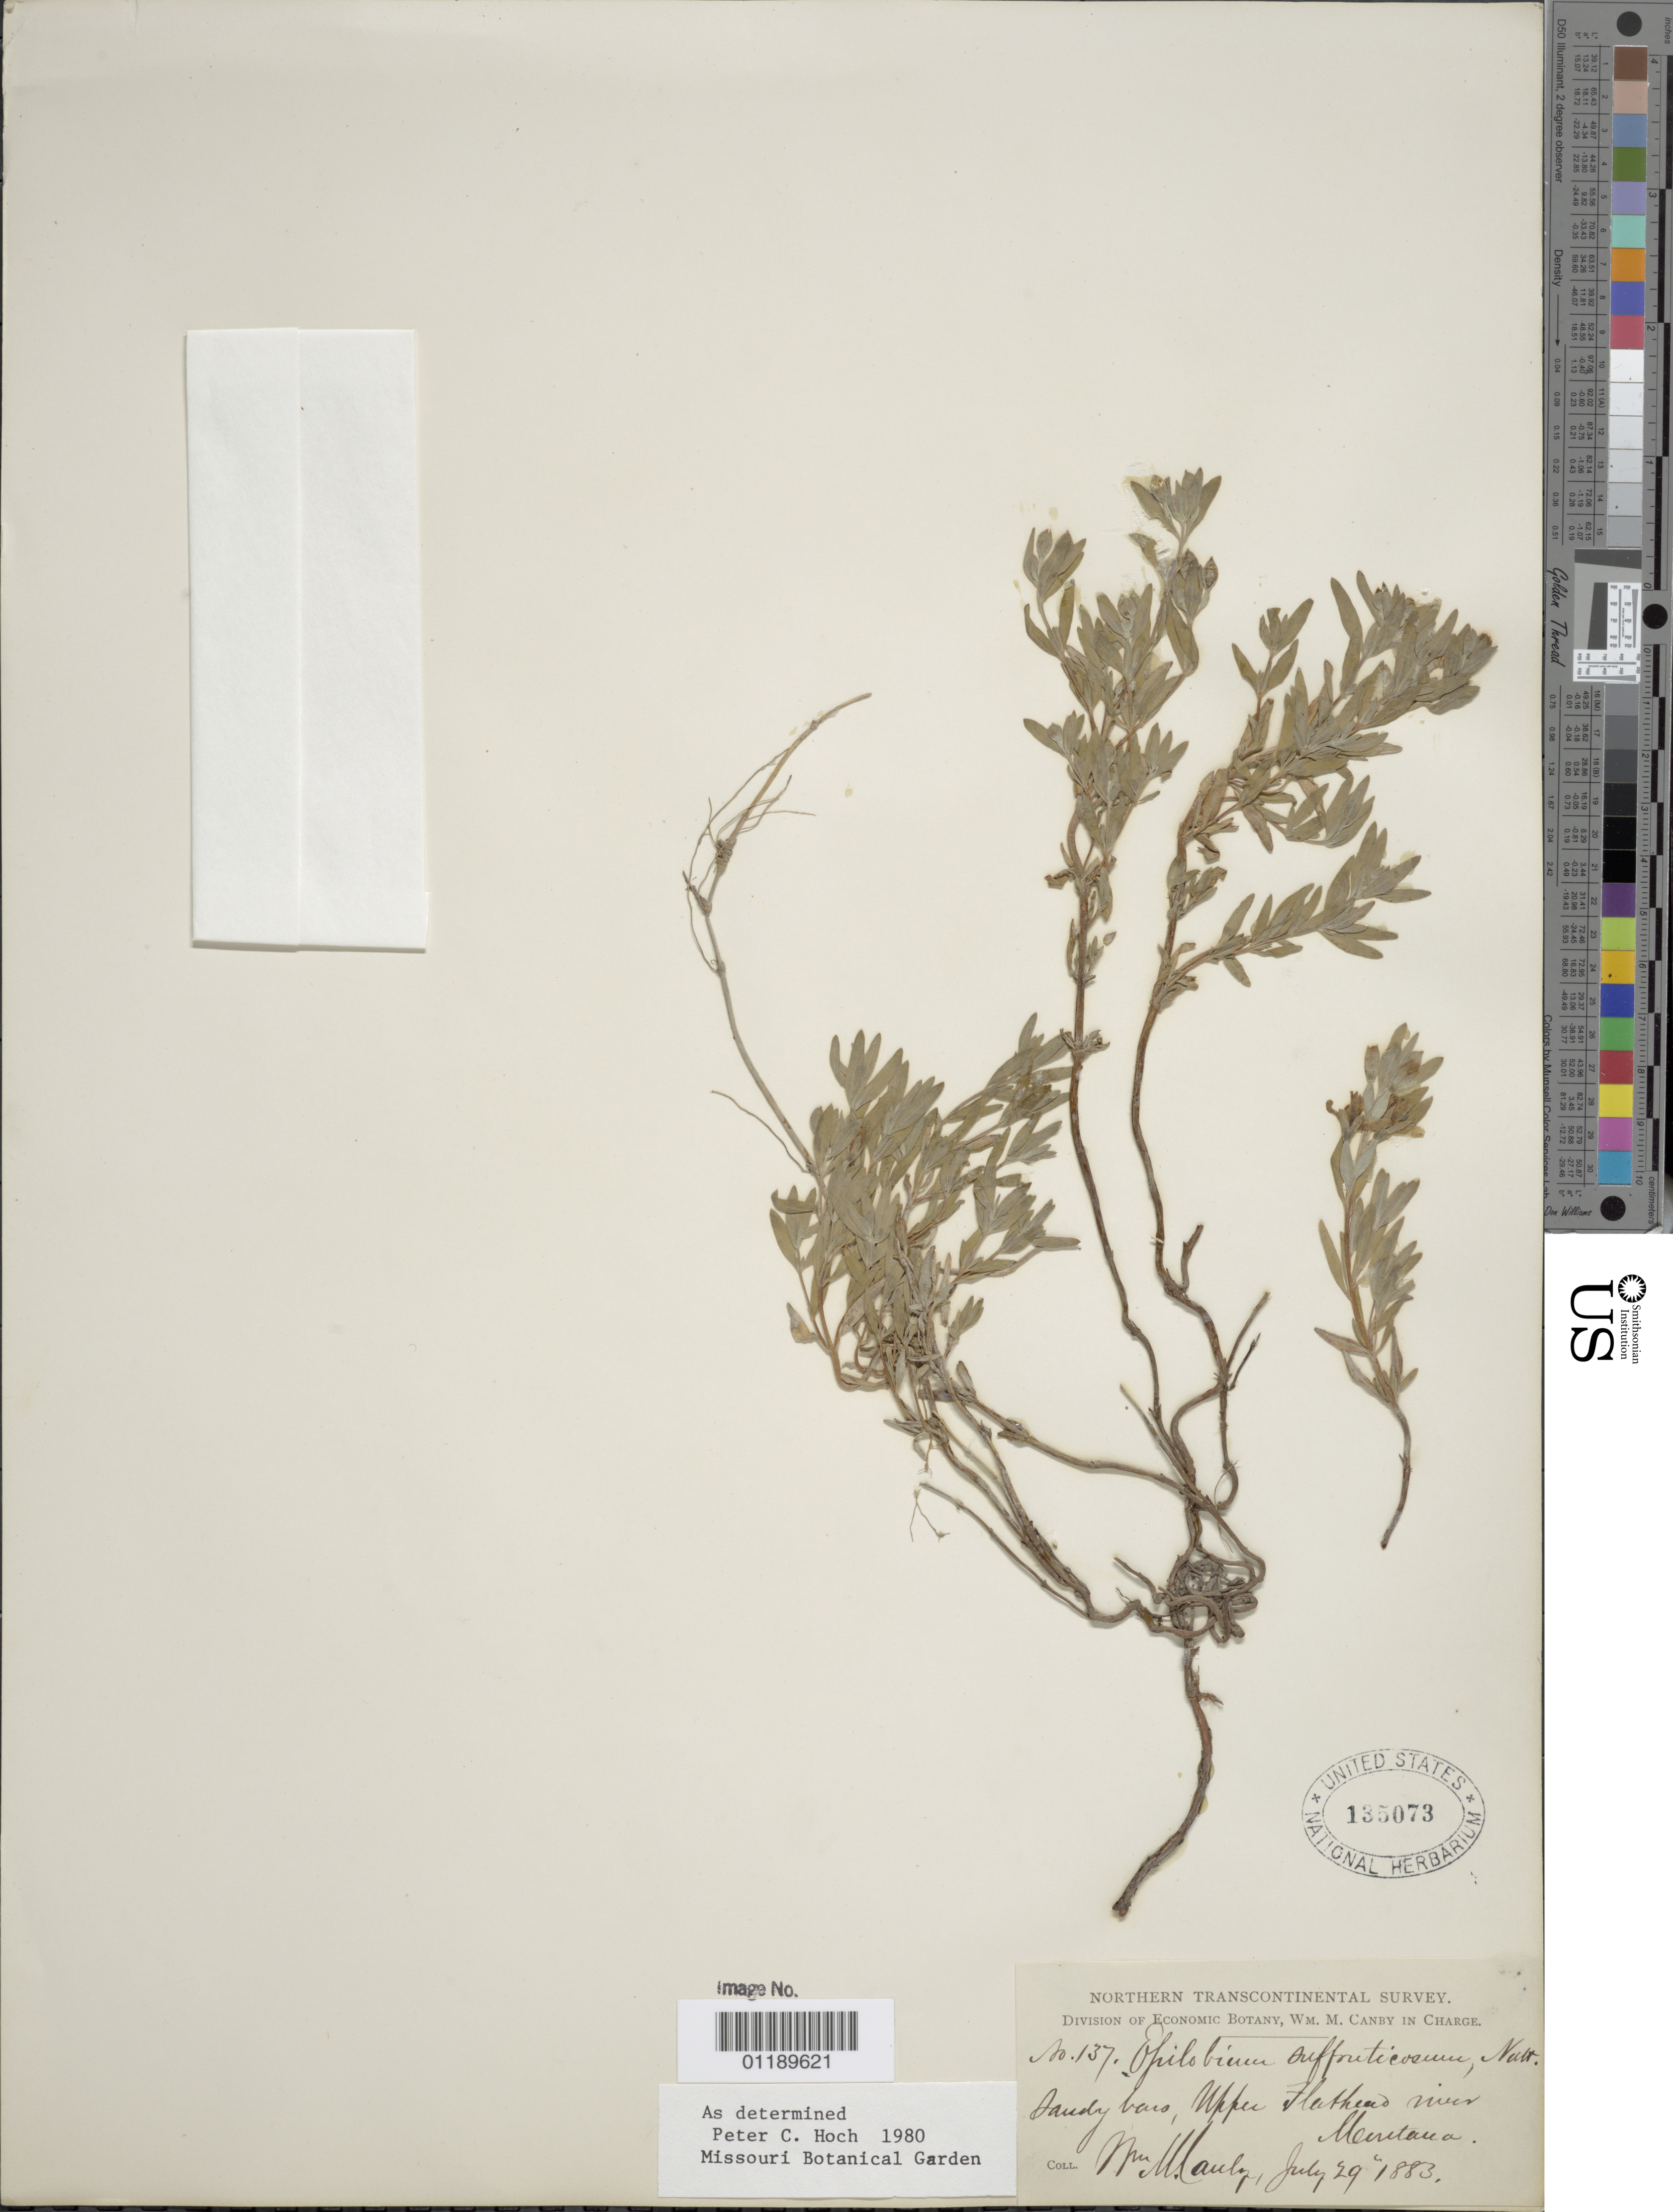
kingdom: Plantae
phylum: Tracheophyta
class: Magnoliopsida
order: Myrtales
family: Onagraceae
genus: Epilobium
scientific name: Epilobium suffruticosum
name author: Nutt. ex Torr. & A. Gray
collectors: W. M. Canby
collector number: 137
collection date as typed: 29 Jul 1883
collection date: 1883-07-29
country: United States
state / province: Montana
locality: Sandy bars of upper Flathead River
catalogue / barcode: US 135073